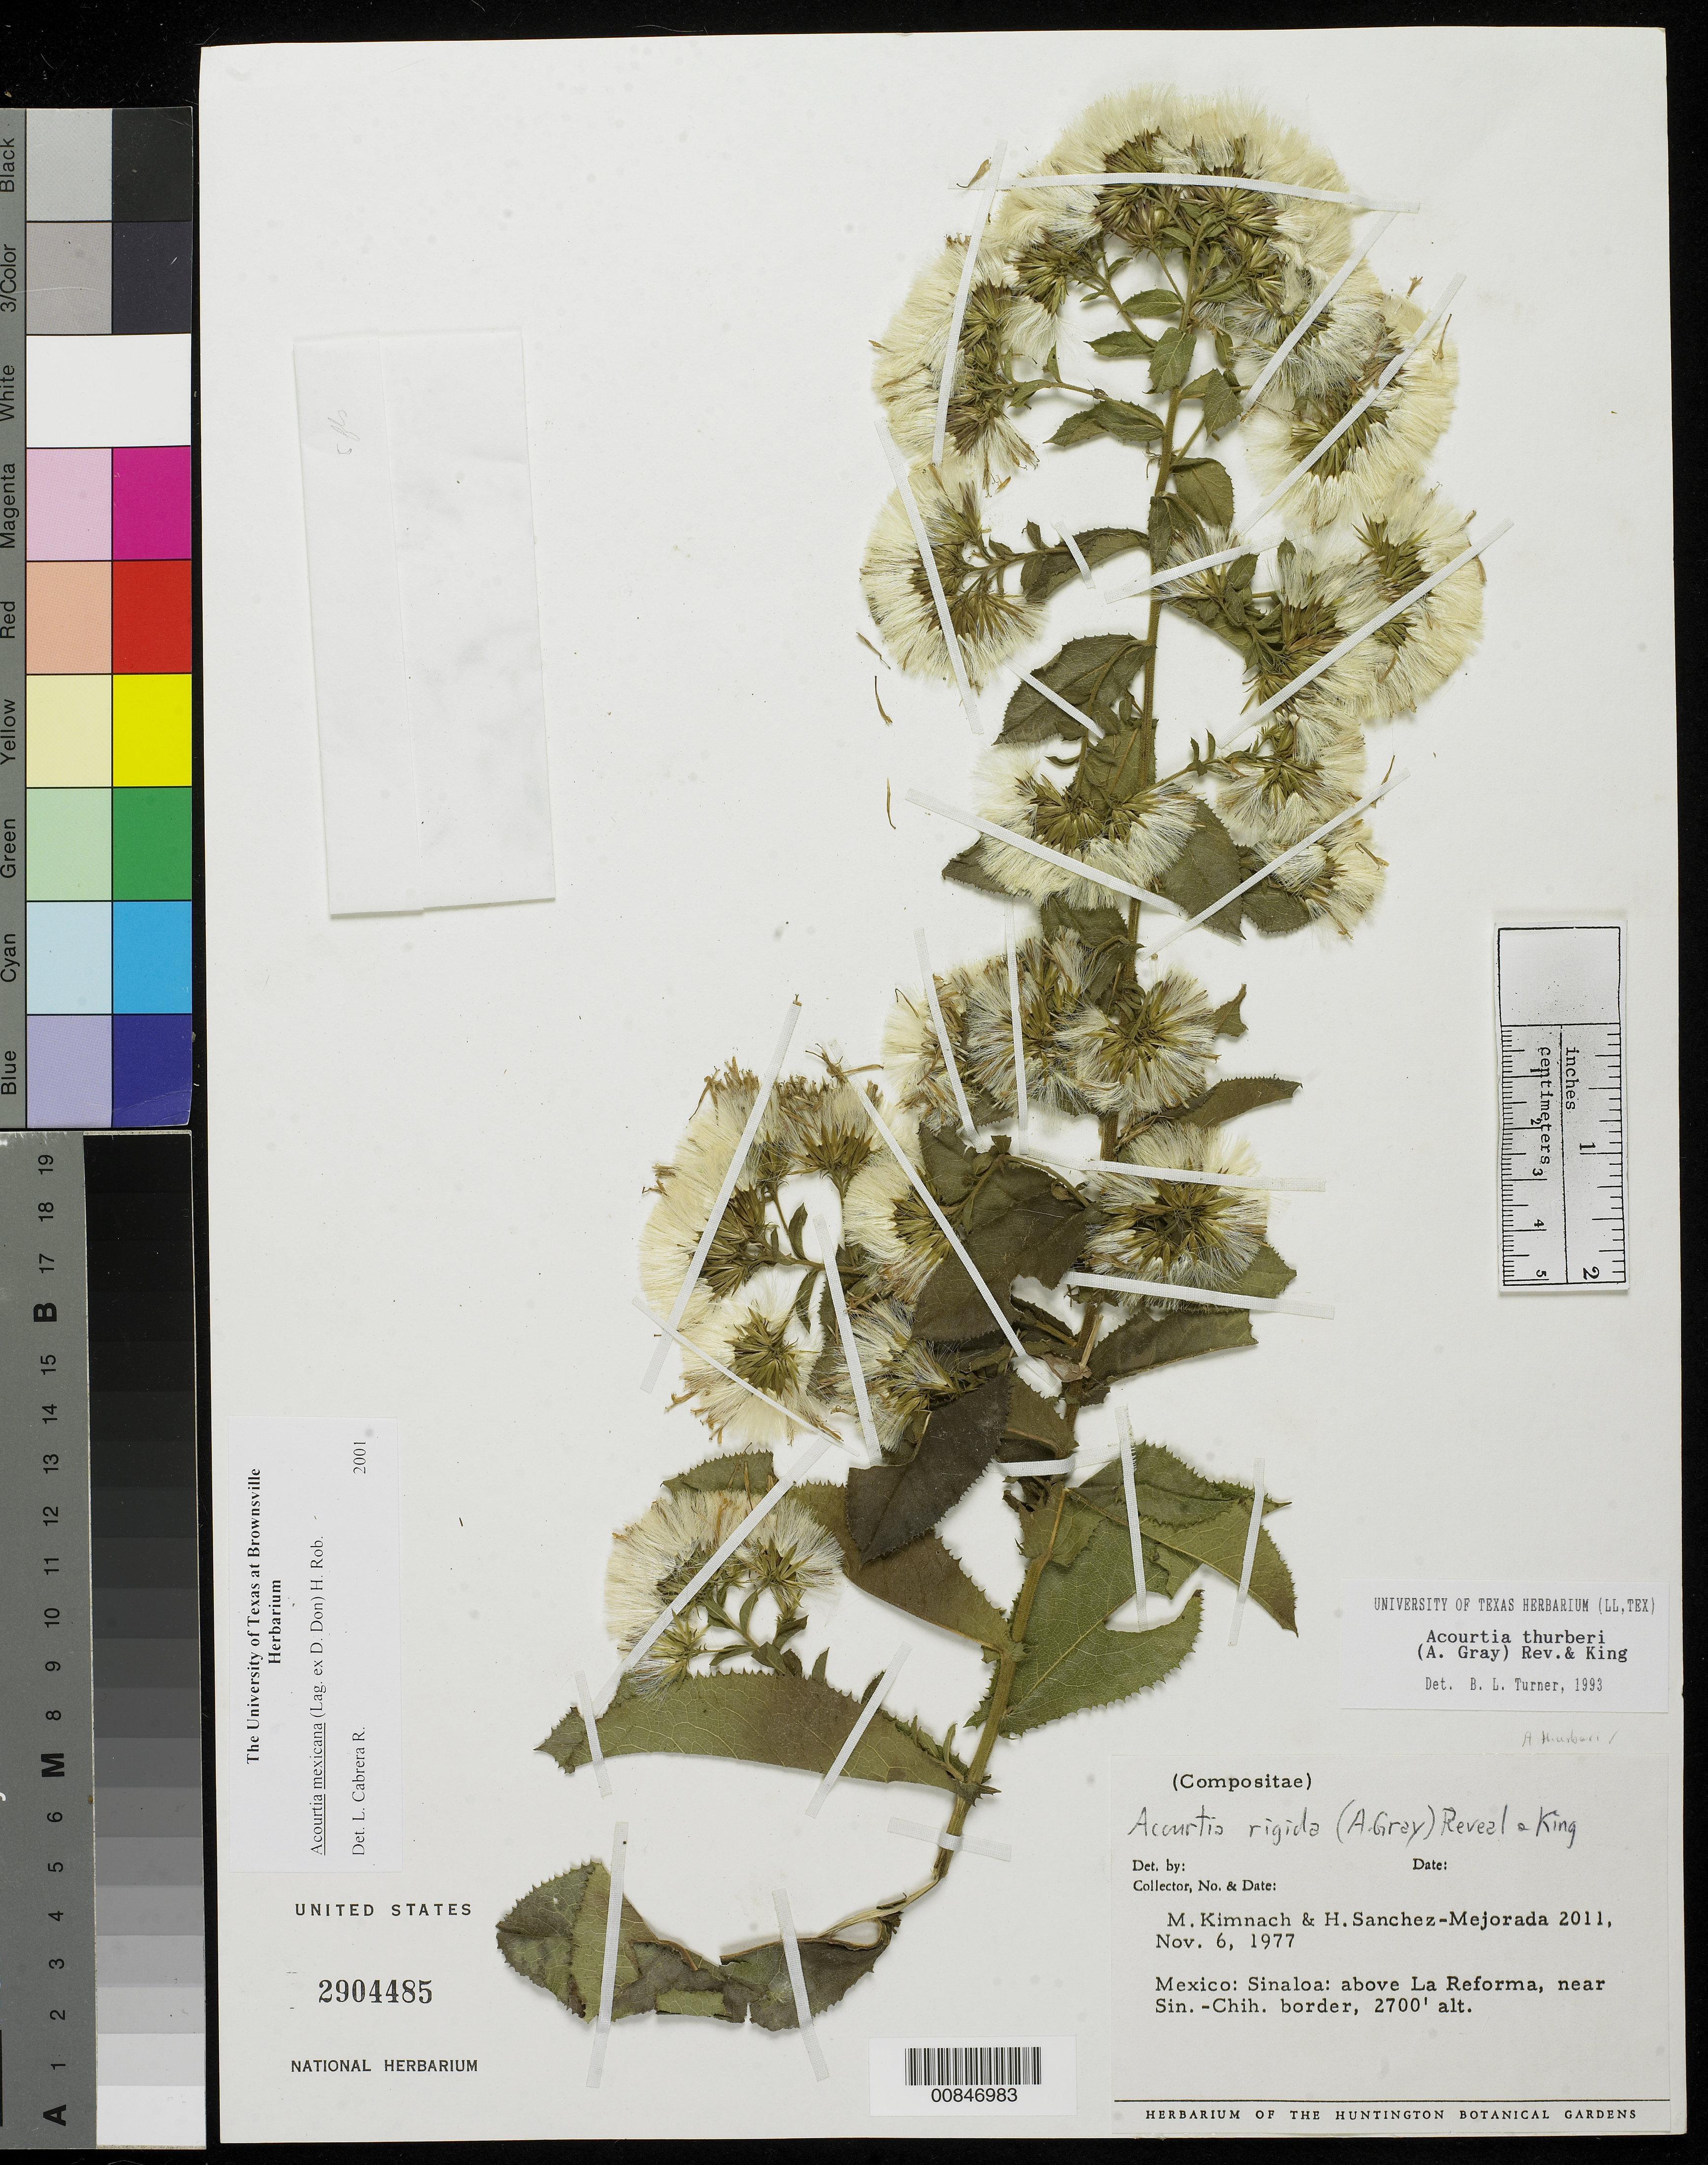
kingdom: Plantae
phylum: Tracheophyta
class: Magnoliopsida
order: Asterales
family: Asteraceae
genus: Acourtia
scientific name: Acourtia mexicana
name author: (Lag. ex D. Don) H. Rob.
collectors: M. W. Kimnach & H. Sánchez-Mejorada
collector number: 2011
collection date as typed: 06 Nov 1977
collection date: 1977-11-06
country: Mexico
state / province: Sinaloa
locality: Above La Reforma, near Sinaloa - Chihuahua border.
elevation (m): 823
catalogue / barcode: US 2904485